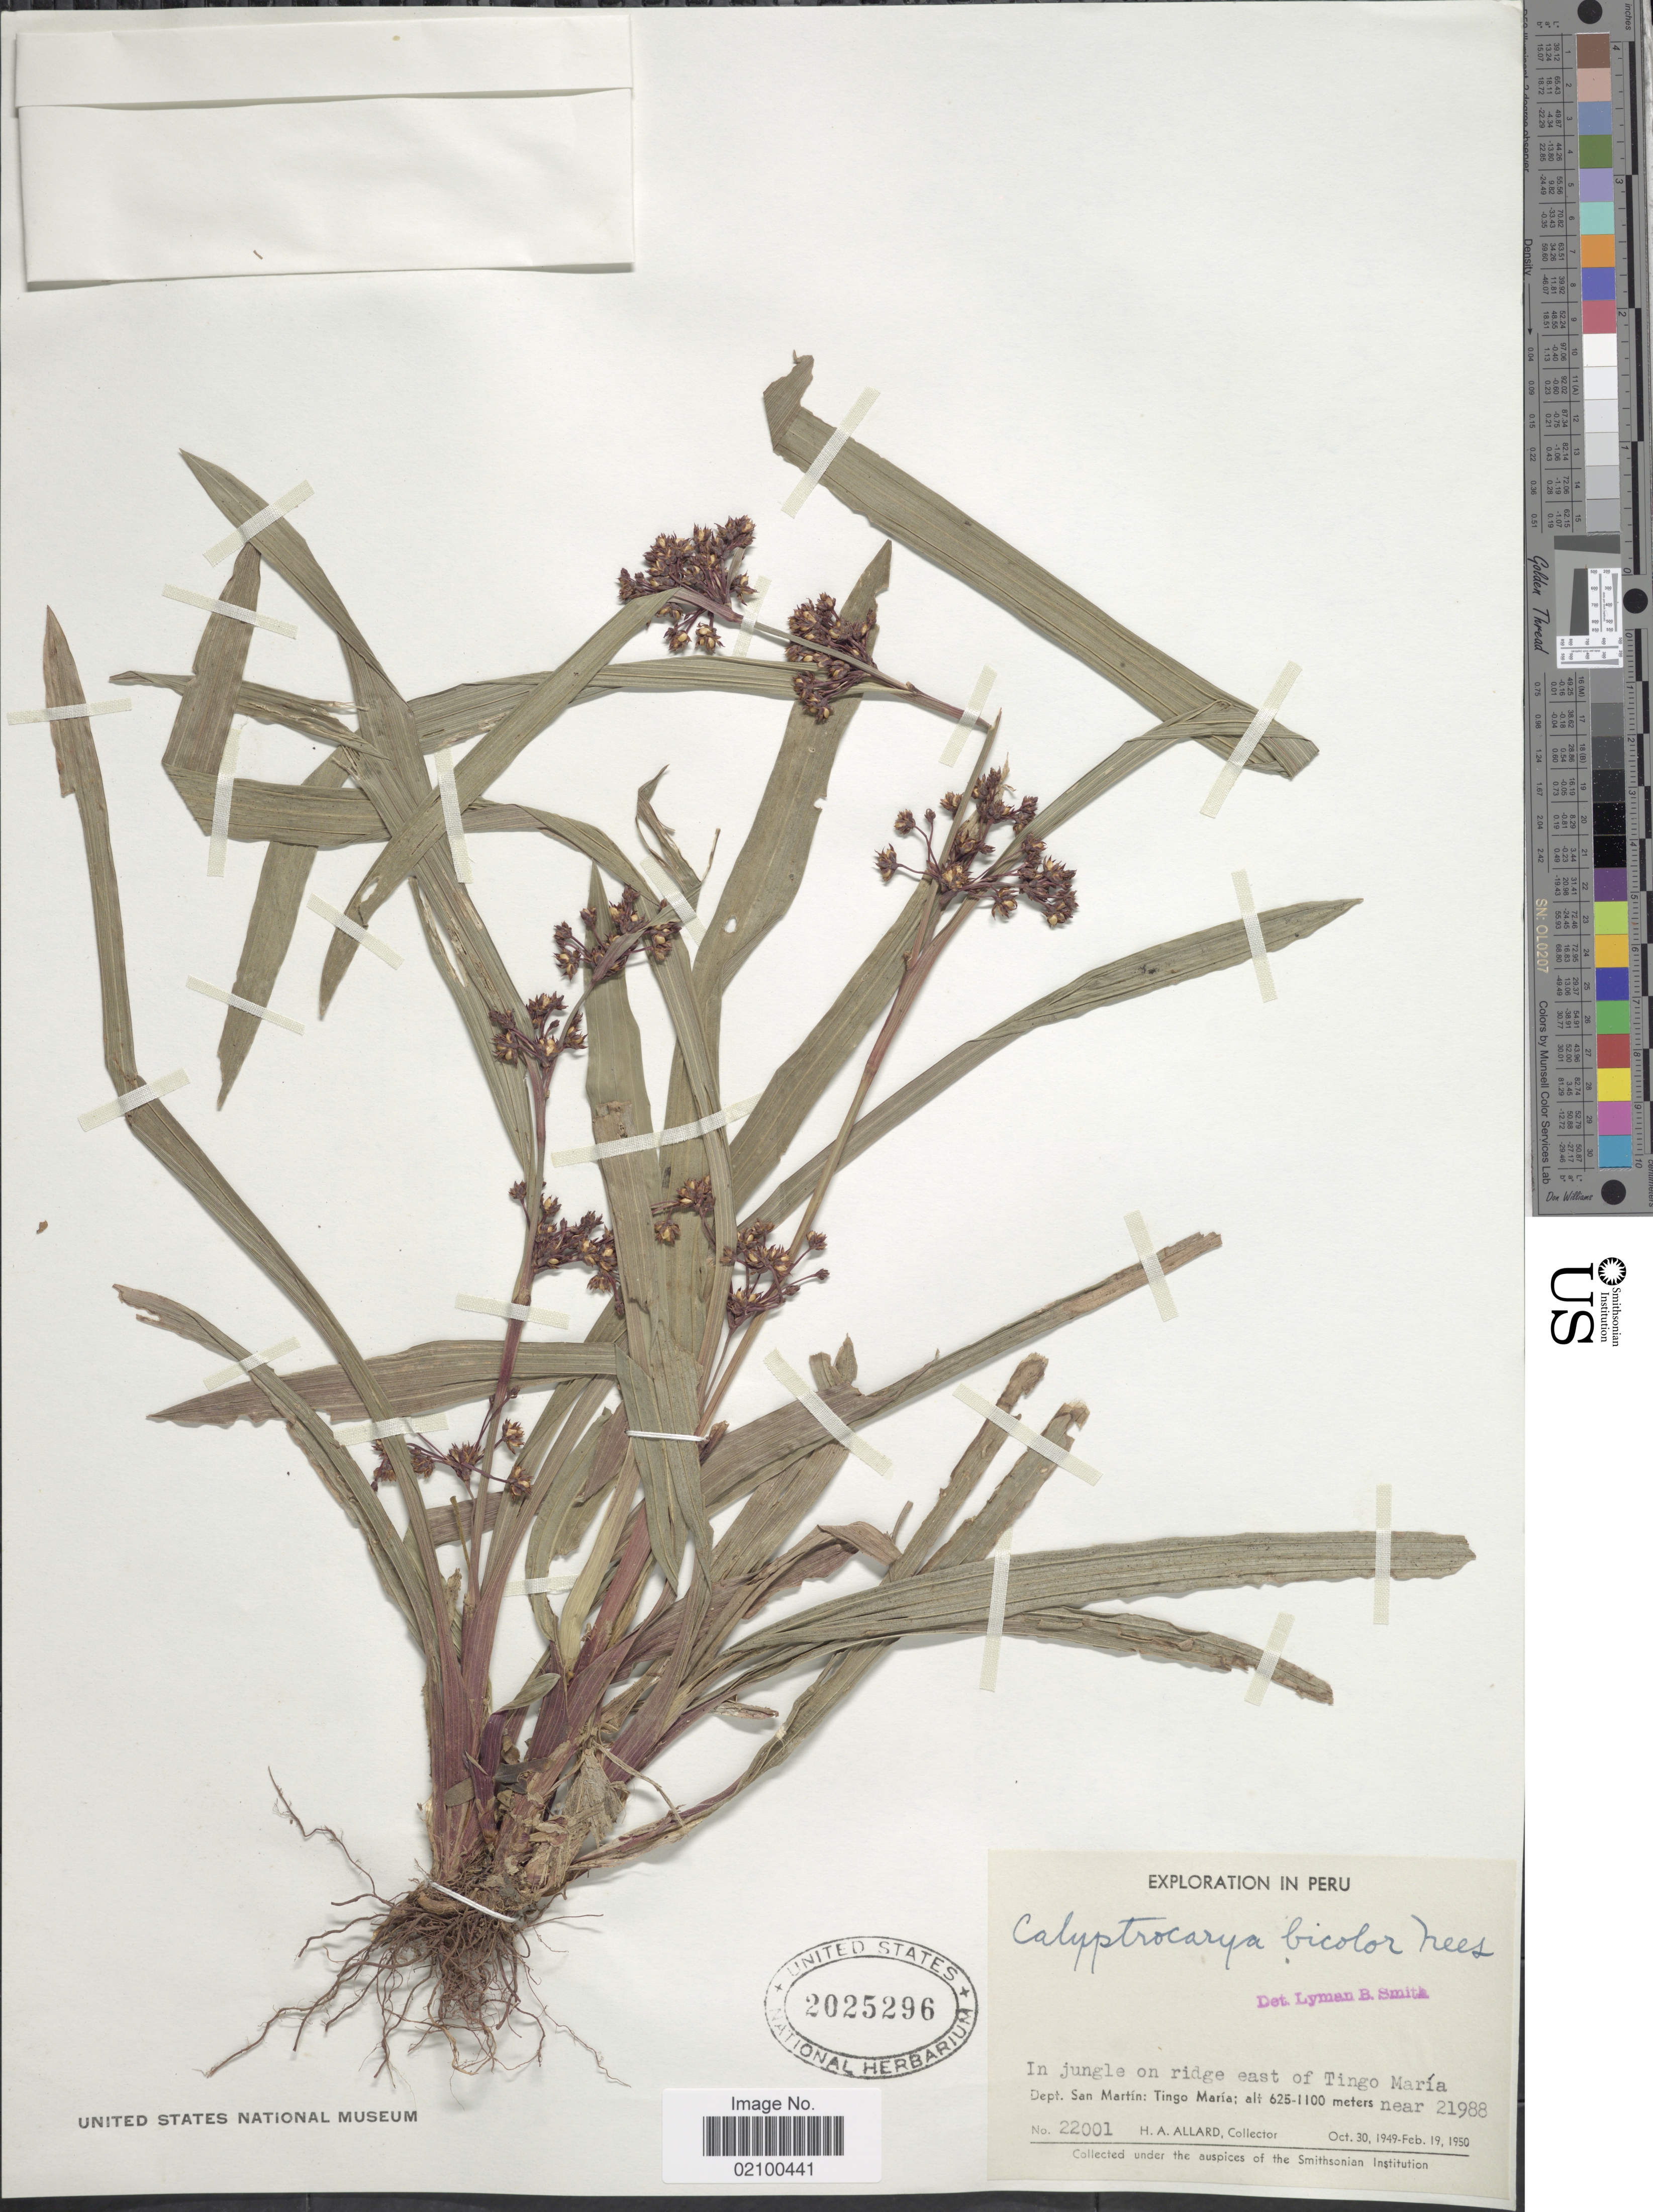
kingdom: Plantae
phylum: Tracheophyta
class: Liliopsida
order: Poales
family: Cyperaceae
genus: Calyptrocarya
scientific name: Calyptrocarya bicolor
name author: (H. Pfeiff.) T. Koyama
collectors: H. A. Allard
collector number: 22001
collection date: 1949-10-30/1950-02-19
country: Peru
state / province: San Martín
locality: In jungle on ridge east of Tingo Maria. Dept. San Martin: Tingo Maria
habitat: in jungle on ridge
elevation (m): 625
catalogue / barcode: US 2025296